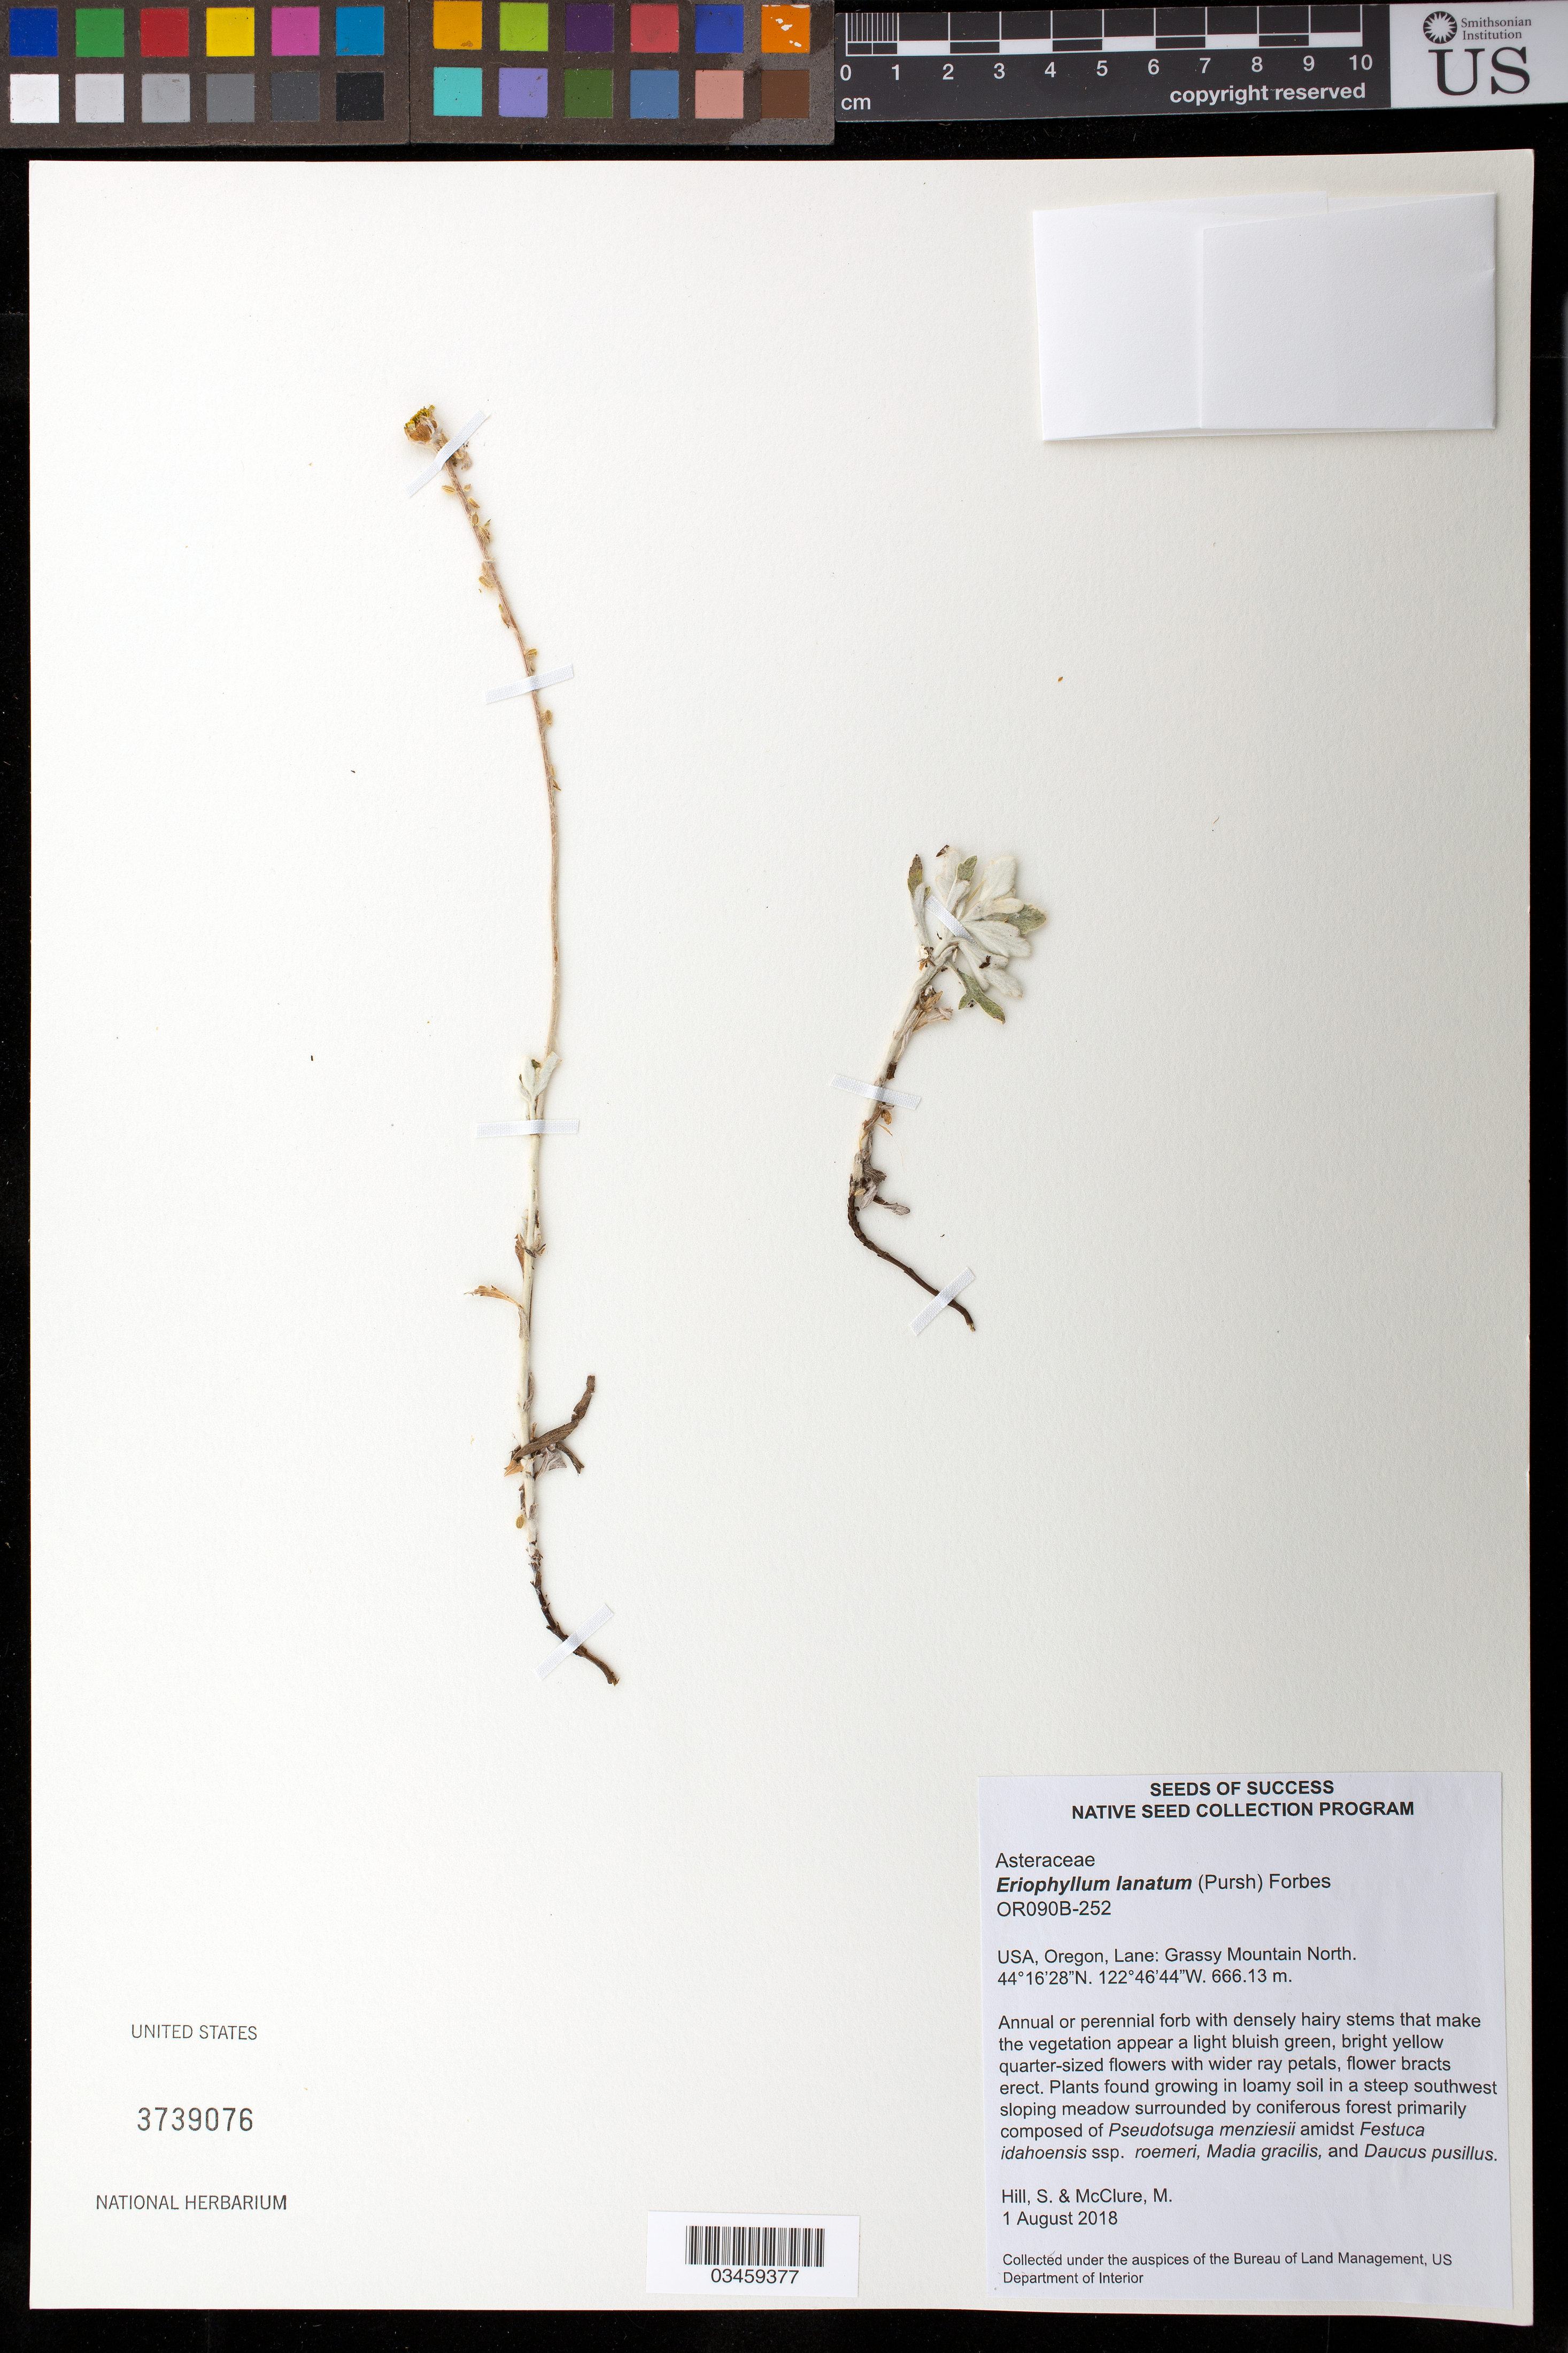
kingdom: Plantae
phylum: Tracheophyta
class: Magnoliopsida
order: Asterales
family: Asteraceae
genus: Eriophyllum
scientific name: Eriophyllum lanatum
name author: (Pursh) J. Forbes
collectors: S. Hill & M. McClure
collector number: OR090B-252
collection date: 2018-08-01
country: United States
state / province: Oregon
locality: Grassy Mountain North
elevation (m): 666.13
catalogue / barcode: US 3739076